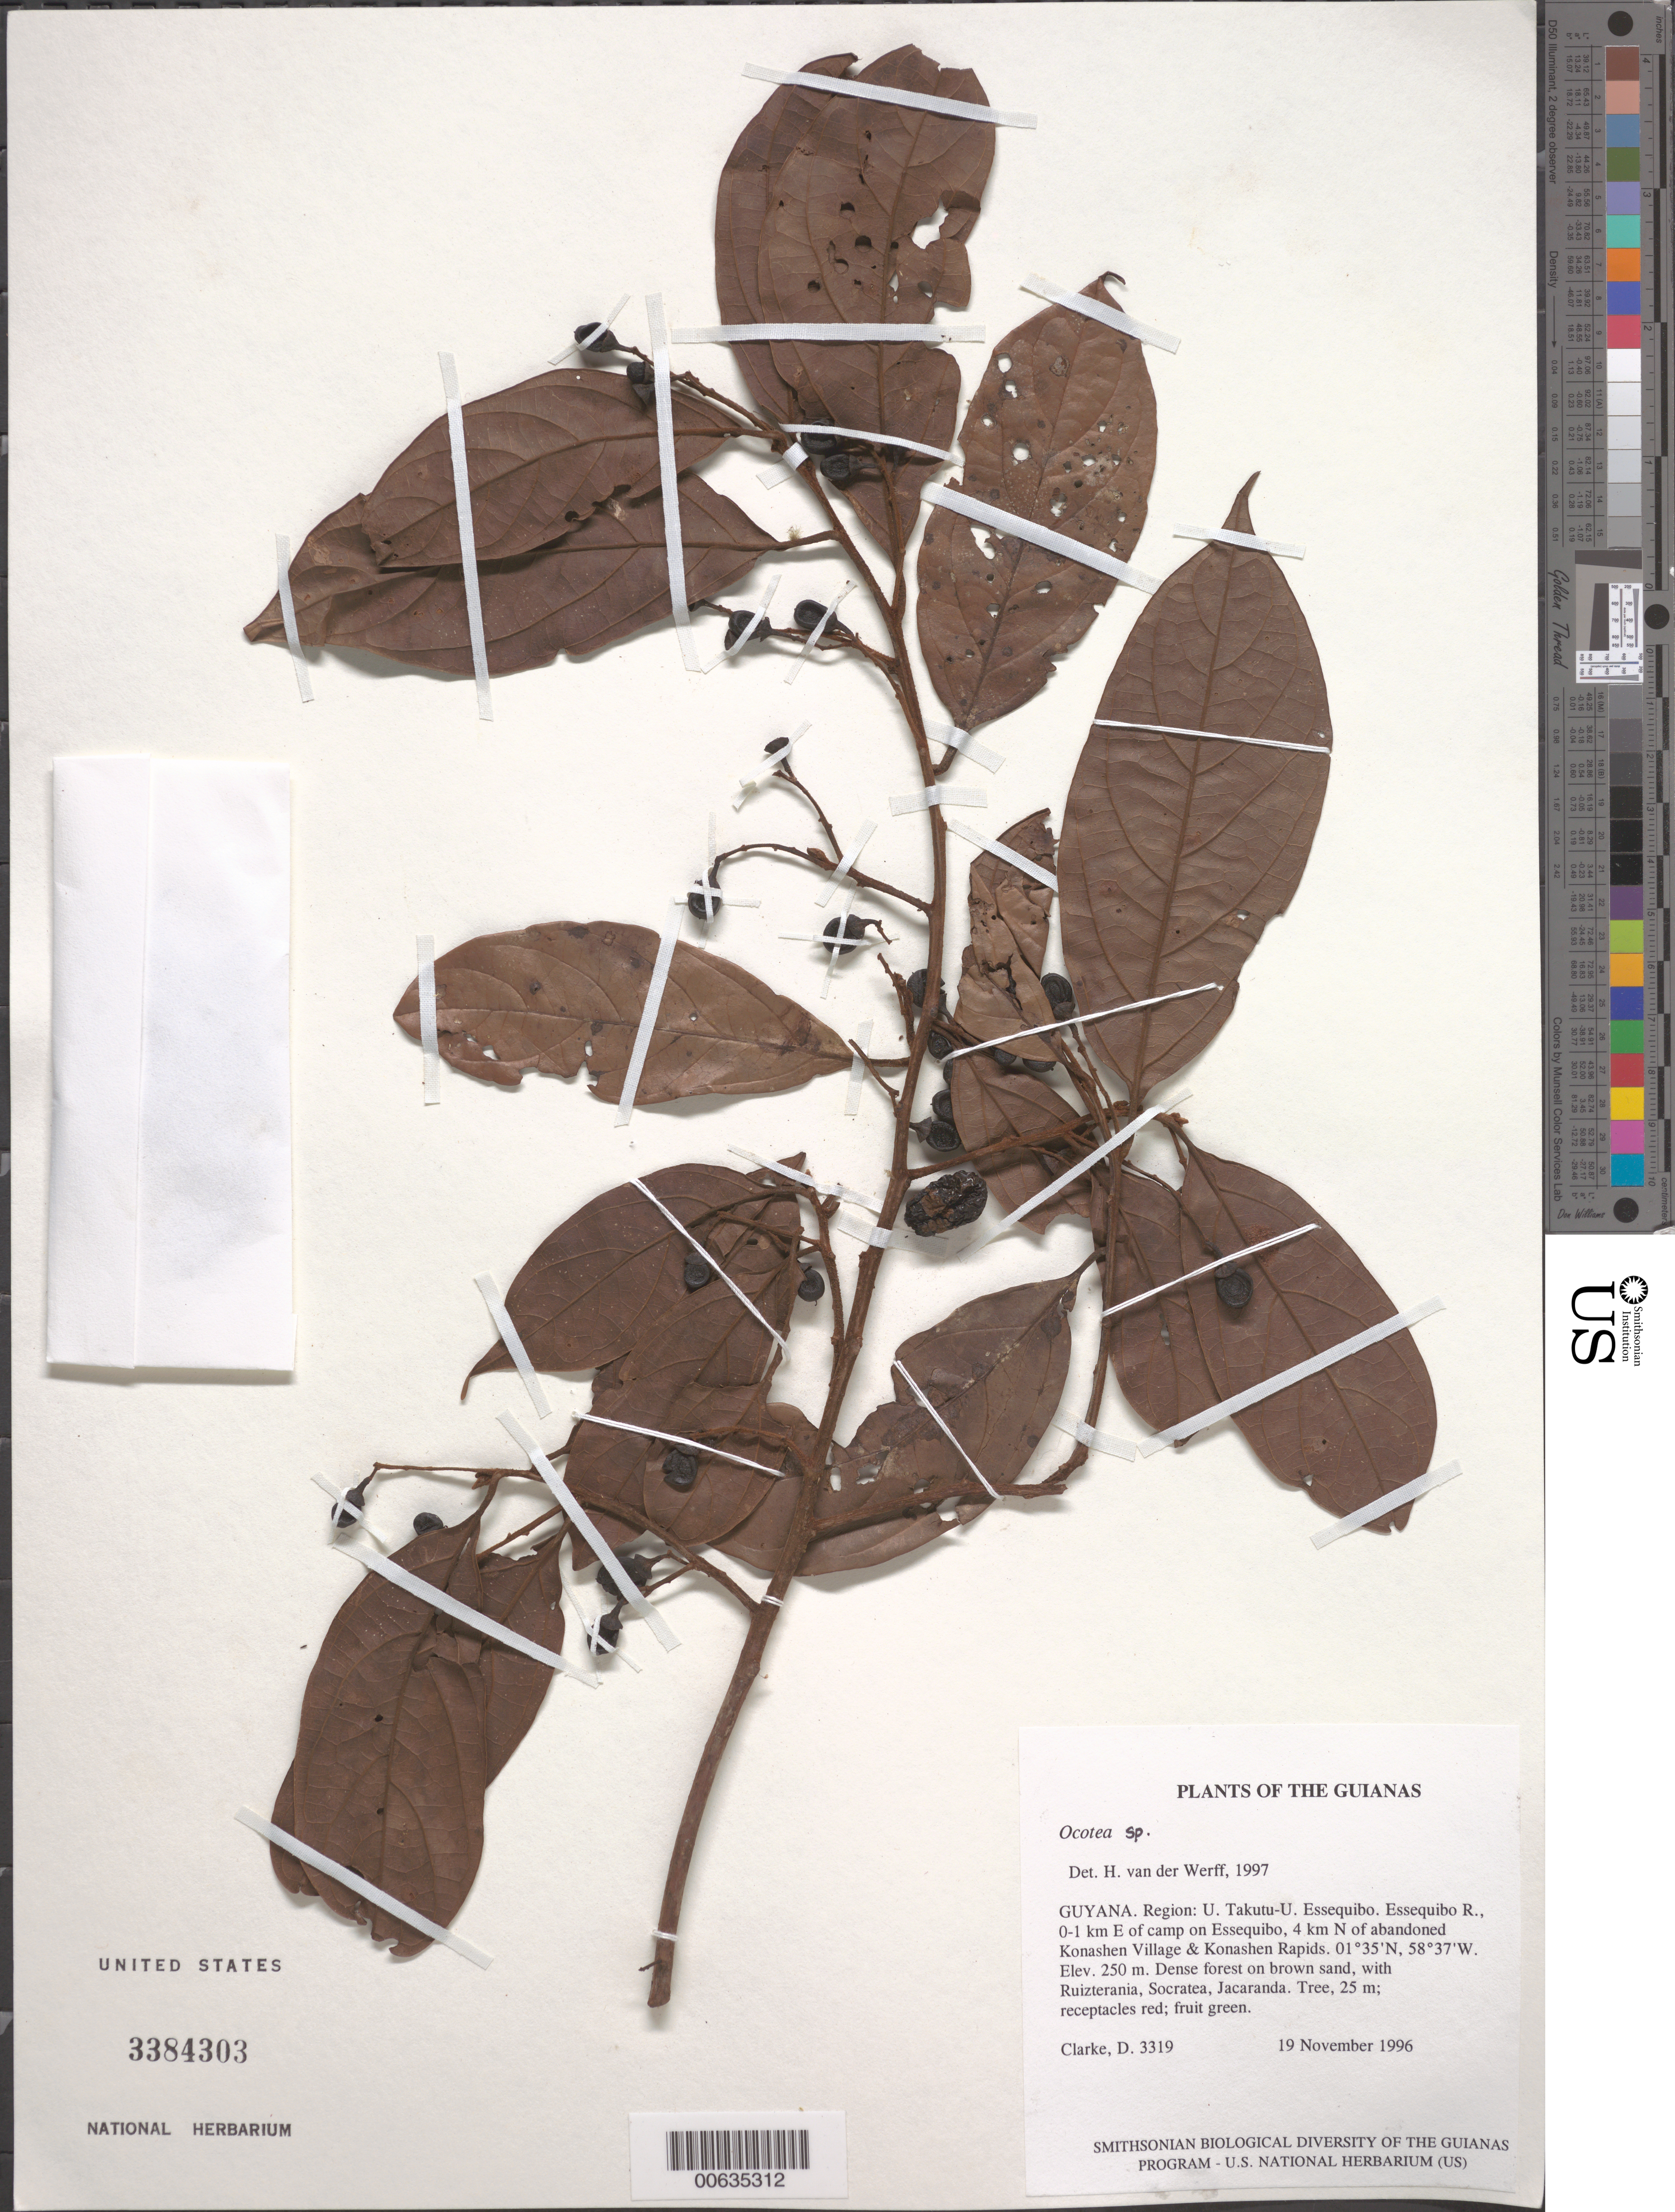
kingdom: Plantae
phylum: Tracheophyta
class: Magnoliopsida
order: Laurales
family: Lauraceae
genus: Ocotea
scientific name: Ocotea sp.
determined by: van der Werff, H., (MO), Missouri Botanical Garden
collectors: H. D. Clarke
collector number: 3319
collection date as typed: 19 November 1996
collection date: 1996-11-19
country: Guyana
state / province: U. Takutu-U. Essequibo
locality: Essequibo R., 0-1 km E of camp on Essequibo, 4 km N of abandoned Konashen Village & Konashen Rapids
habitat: Dense forest on brown sand, with Ruizterania, Socratea, Jacaranda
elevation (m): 250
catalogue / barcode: US 3384303